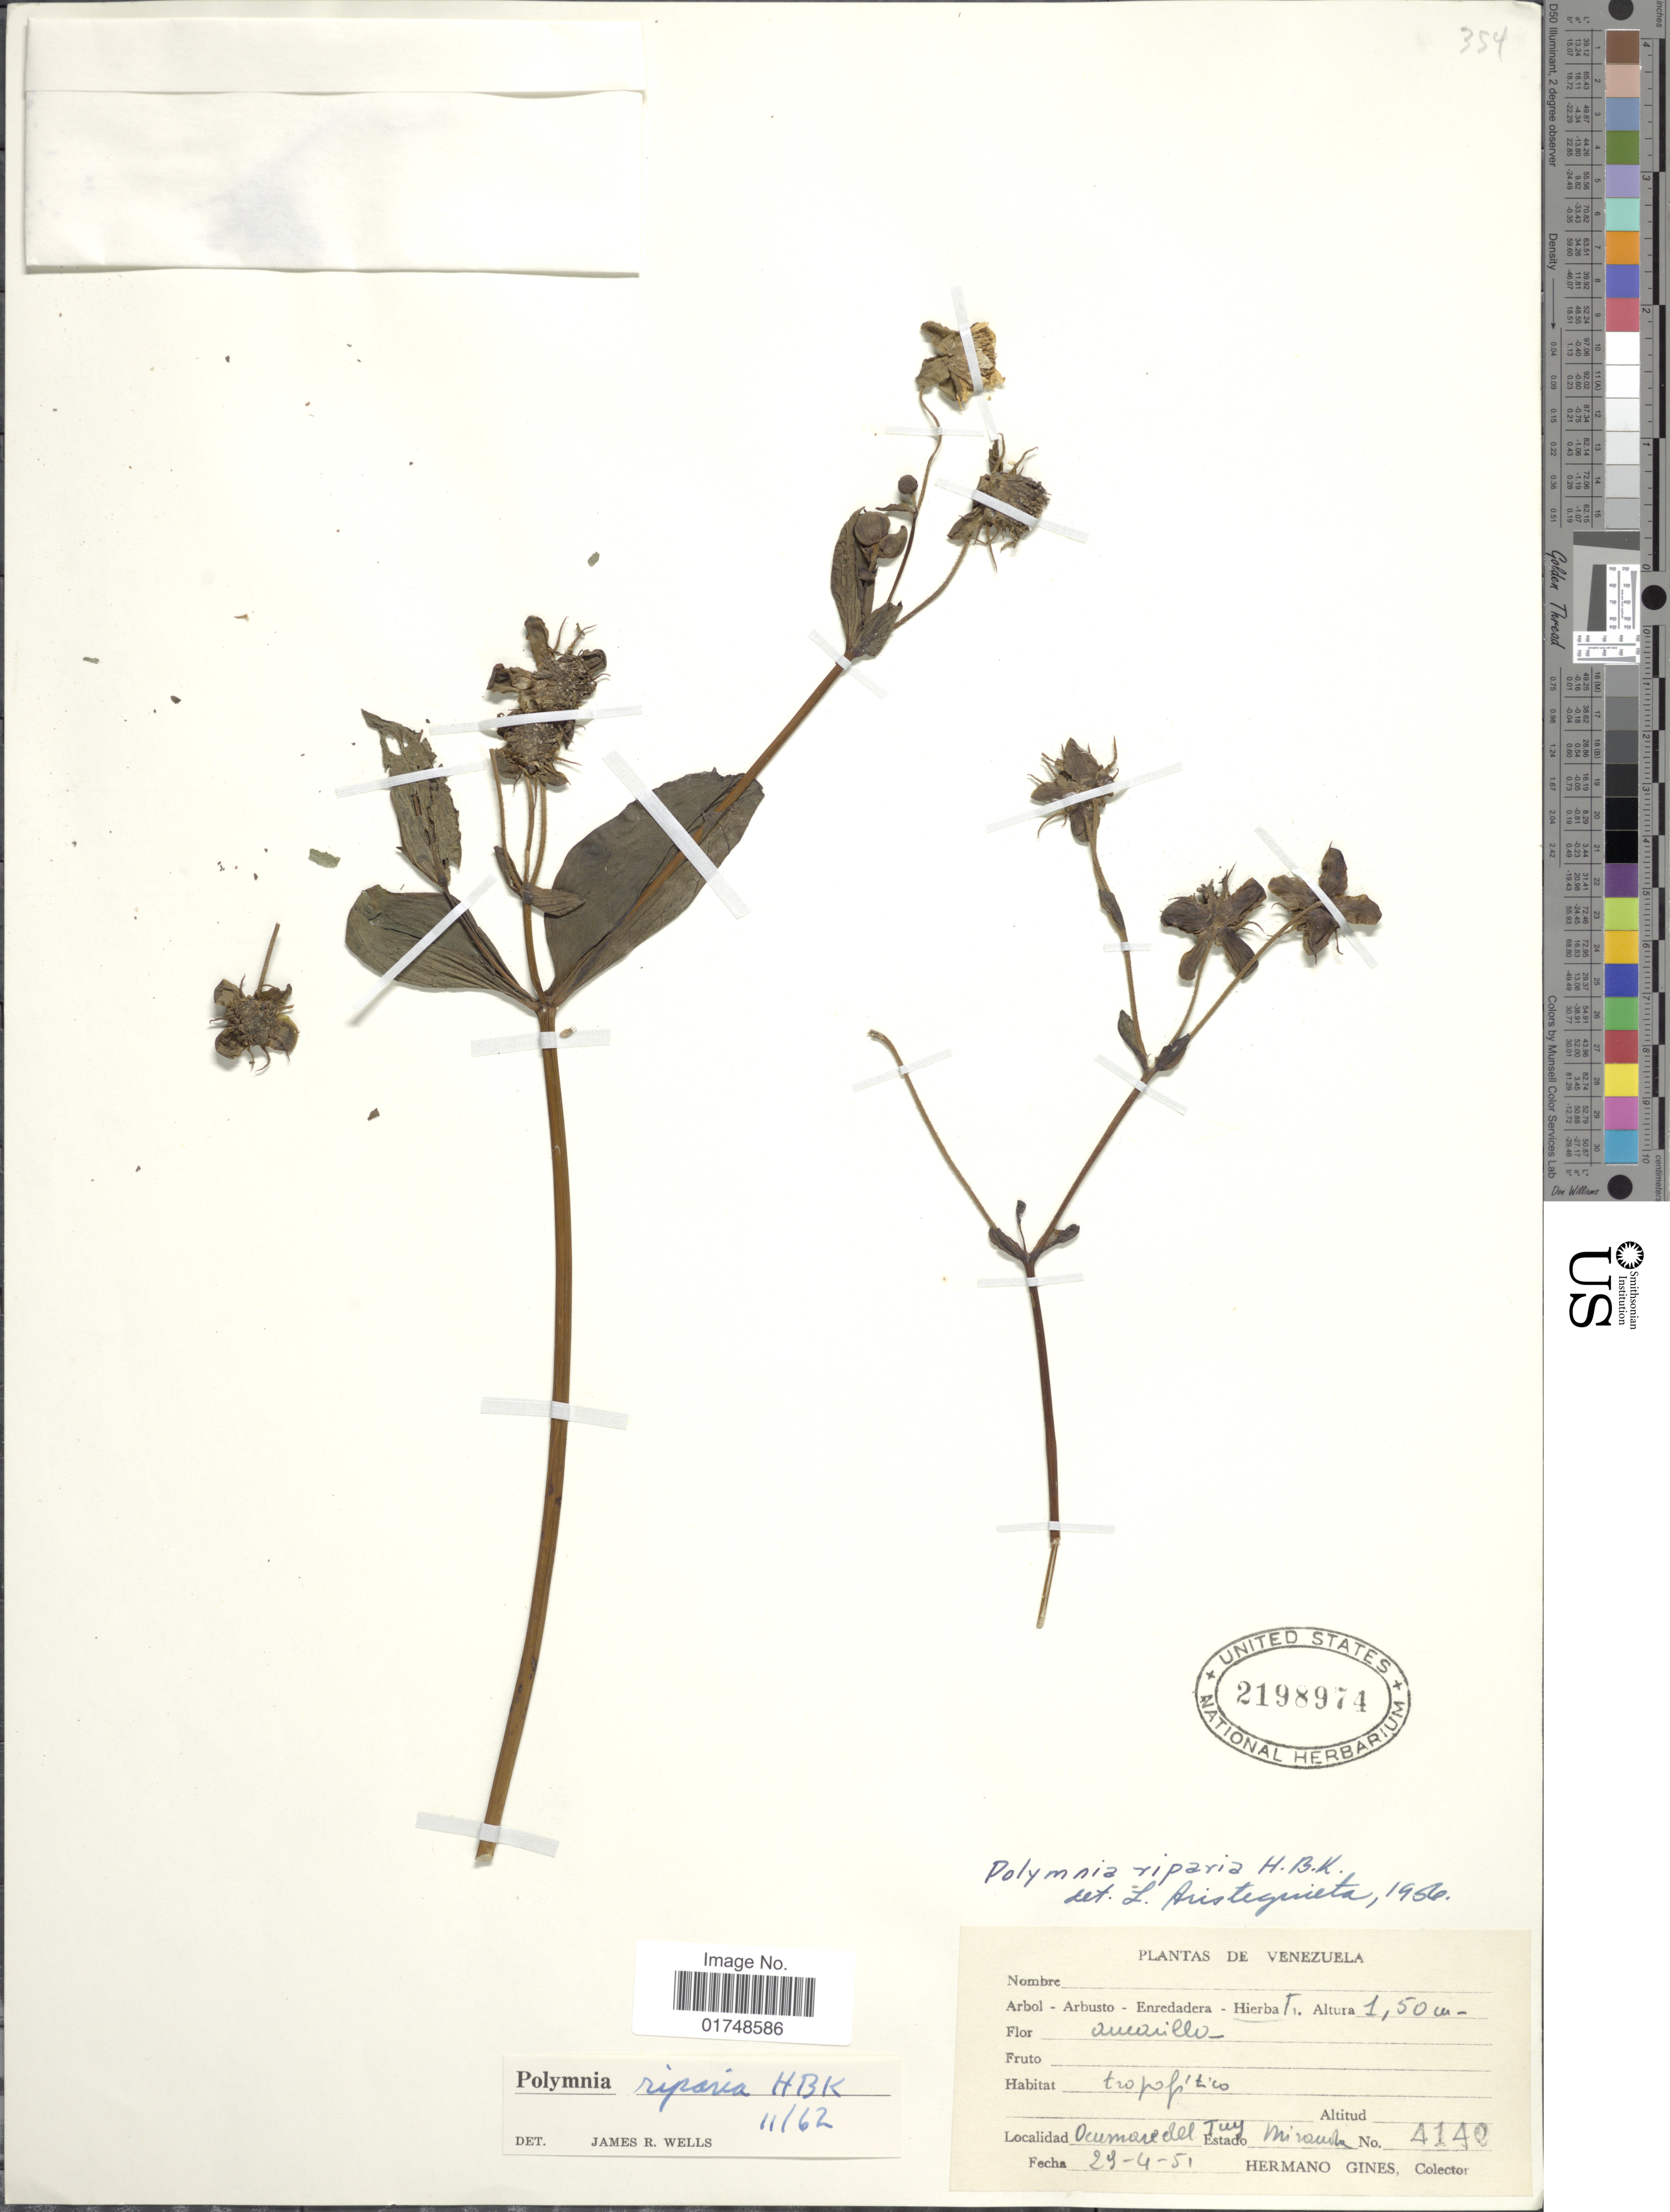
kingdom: Plantae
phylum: Tracheophyta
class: Magnoliopsida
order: Asterales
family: Asteraceae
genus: Smallanthus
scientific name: Smallanthus riparius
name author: (Kunth) H. Rob.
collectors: Bro. Gines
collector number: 4140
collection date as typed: Transcribed d/m/y: 23/4/51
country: Venezuela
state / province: Miranda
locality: Ocumare del Tuy. Estado Miranda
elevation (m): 1.5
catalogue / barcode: US 2198974